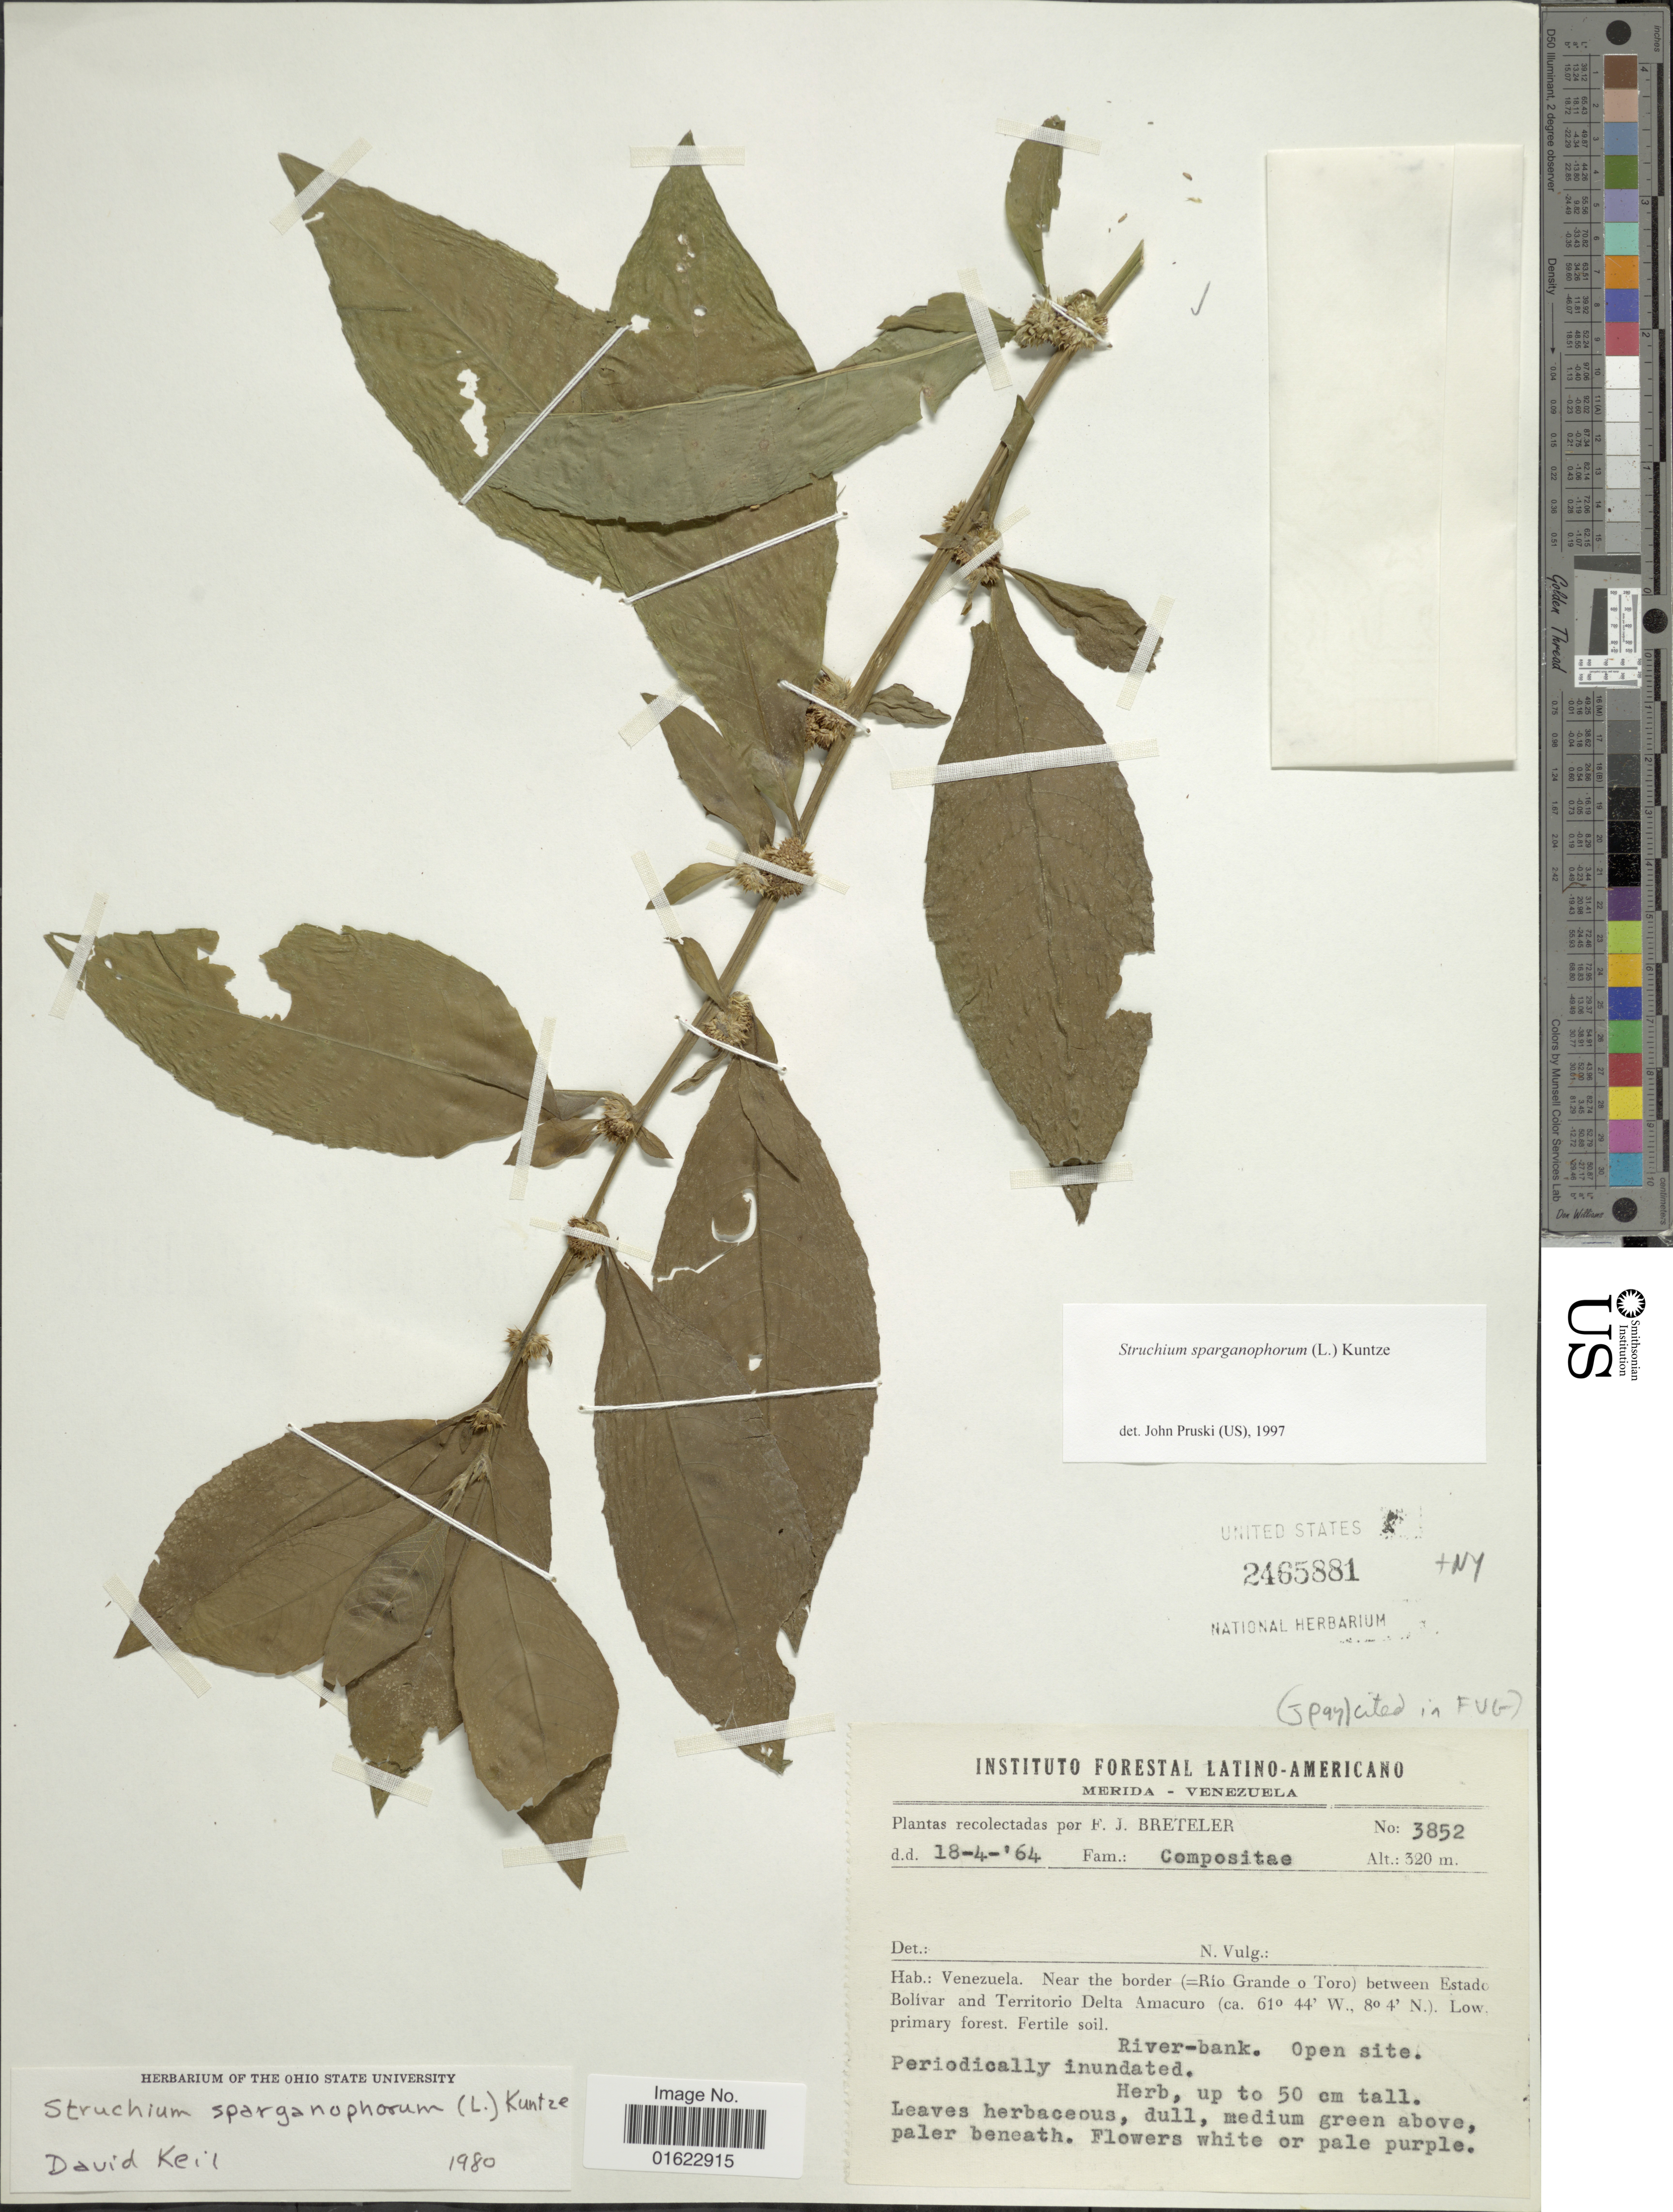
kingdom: Plantae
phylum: Tracheophyta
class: Magnoliopsida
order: Asterales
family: Asteraceae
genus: Struchium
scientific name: Struchium sparganophorum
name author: (L.) Kuntze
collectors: F. J. Breteler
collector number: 3852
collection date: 1964-04-18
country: Venezuela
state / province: Bolivar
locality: Venezuela. Near the Border (=Rio Grande o Toro) between Estado Bolivar and Territorio Delta Amacuro.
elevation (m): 320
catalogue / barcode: US 2465881